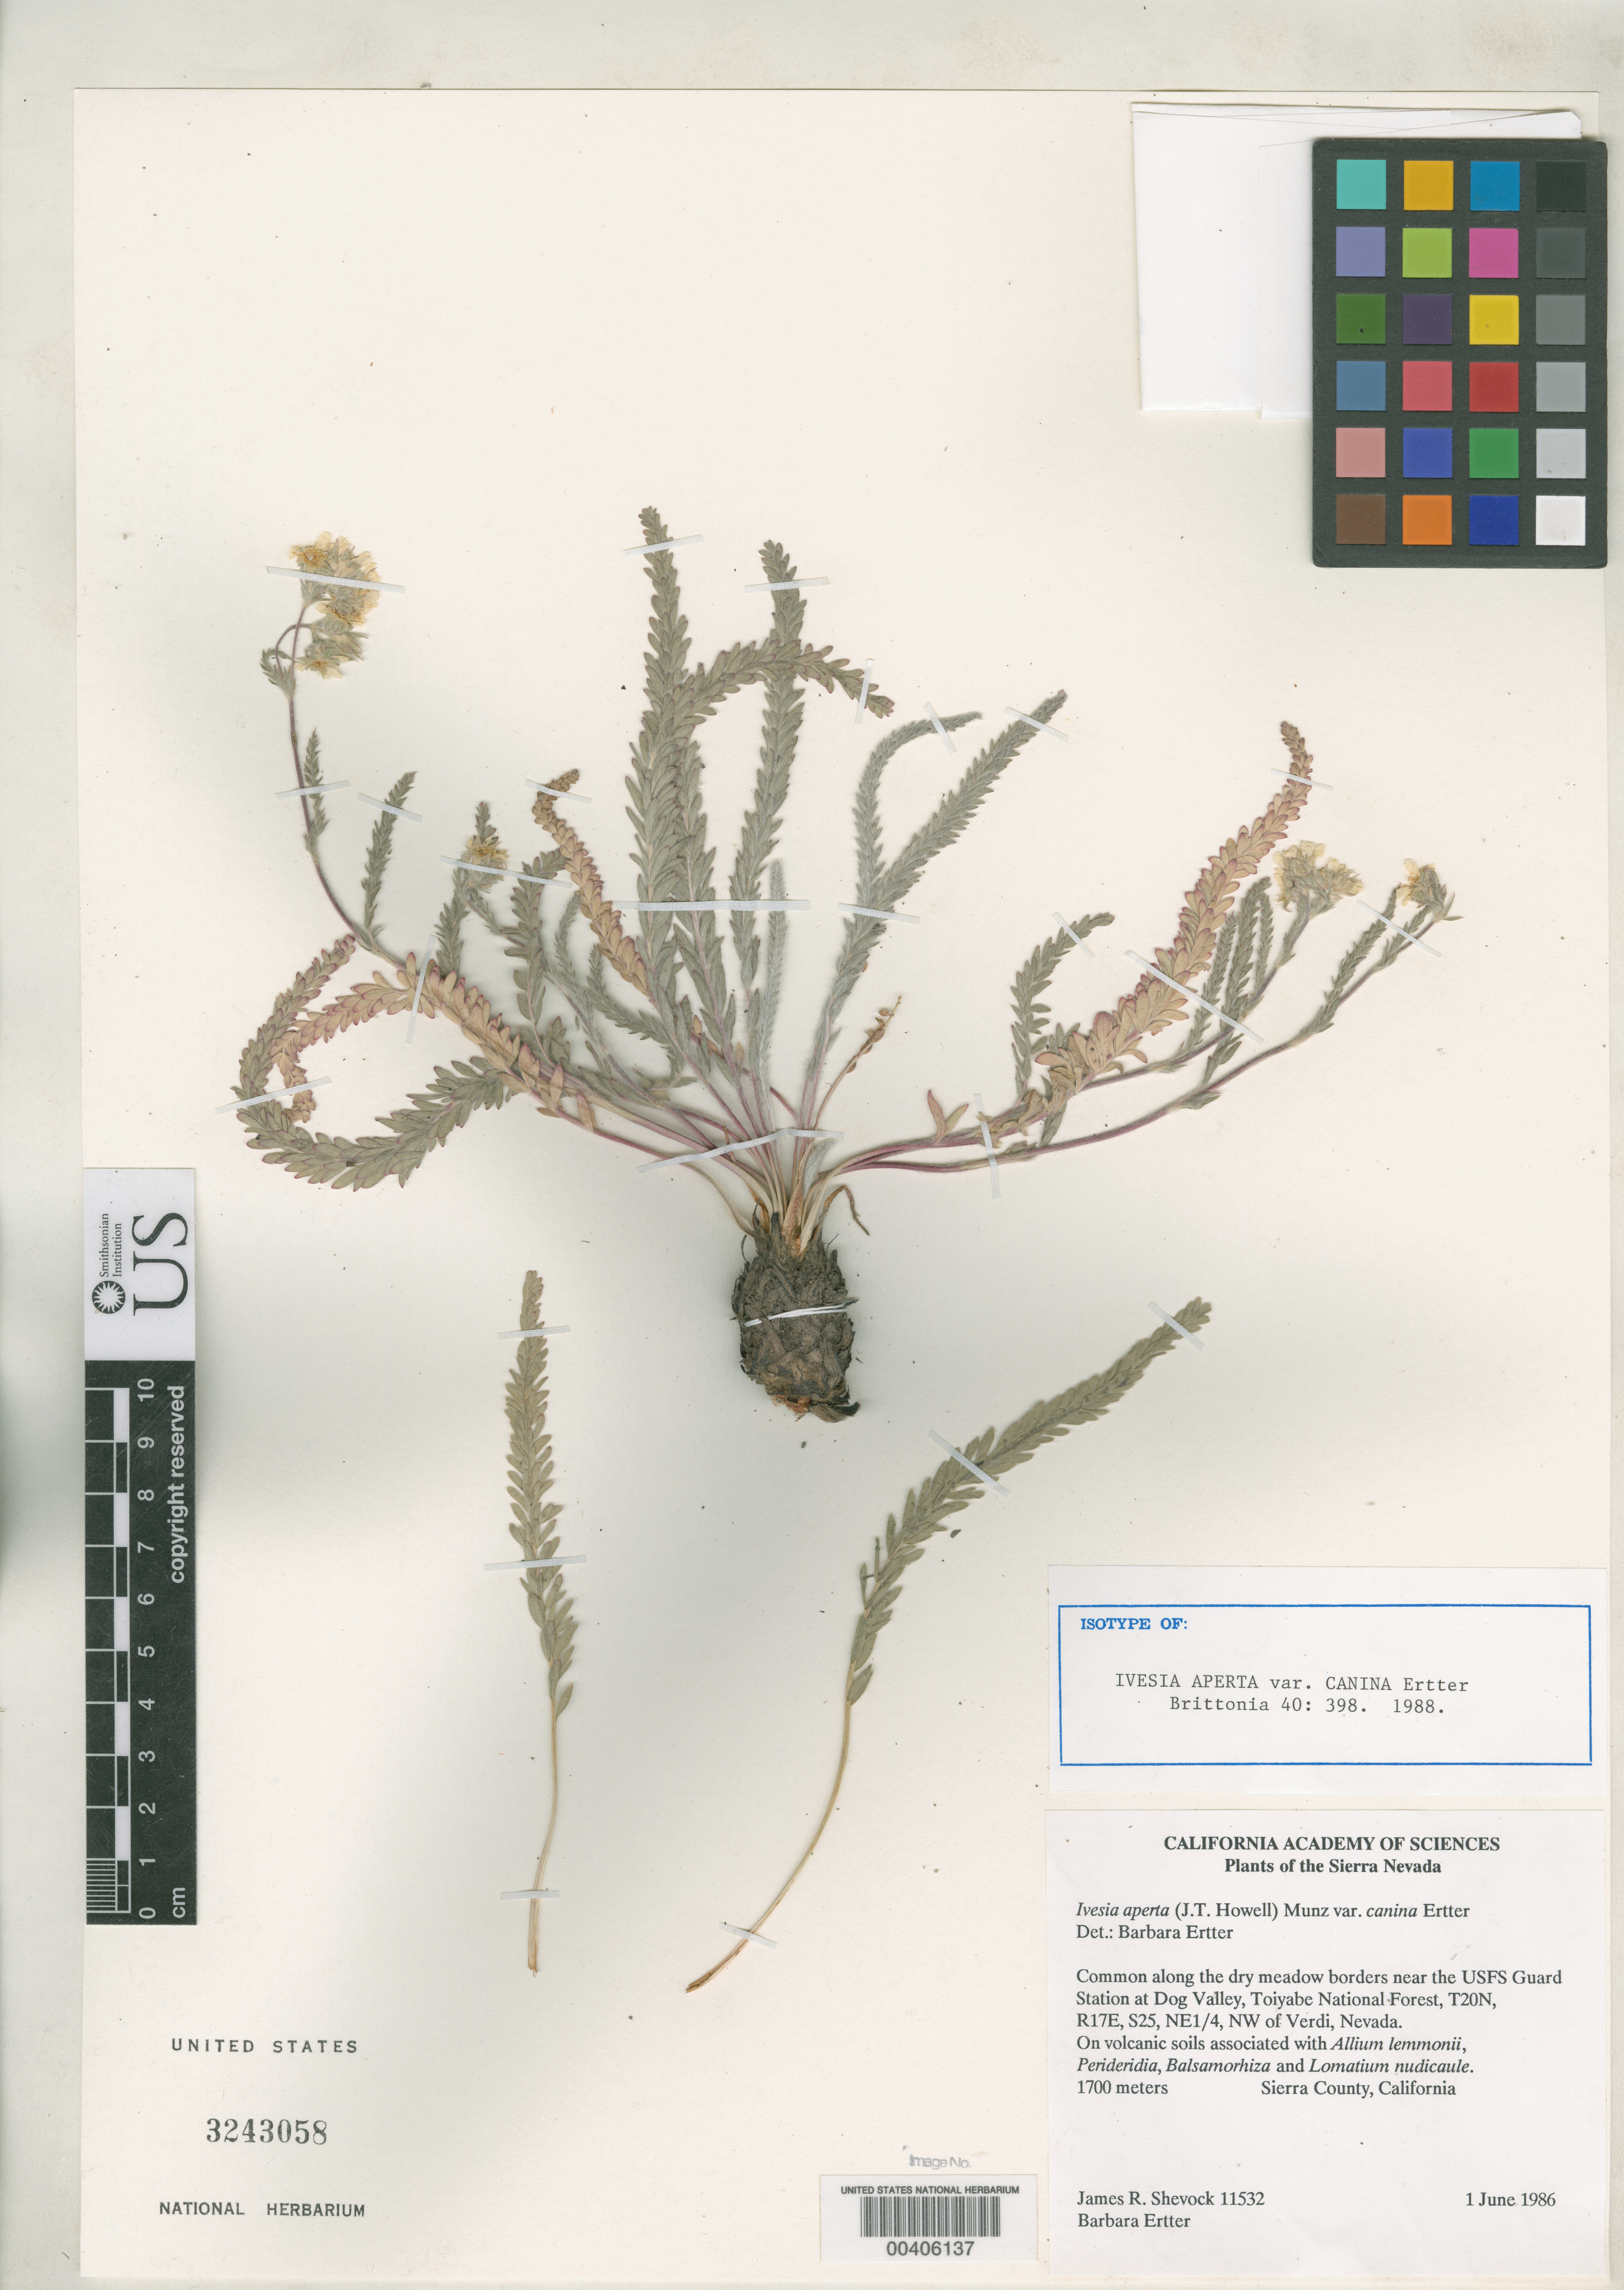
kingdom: Plantae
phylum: Tracheophyta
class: Magnoliopsida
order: Rosales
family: Rosaceae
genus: Ivesia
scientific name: Ivesia aperta var. canina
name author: Ertter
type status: Isotype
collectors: J. R. Shevock & B. Ertter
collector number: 11532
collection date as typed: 01 Jun 1986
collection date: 1986-06-01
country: United States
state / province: California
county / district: Sierra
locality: Near USFS guard Station at Dog Valley, Toiyabe National Forest, NW of Verdi.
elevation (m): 1700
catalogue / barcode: US 3243058